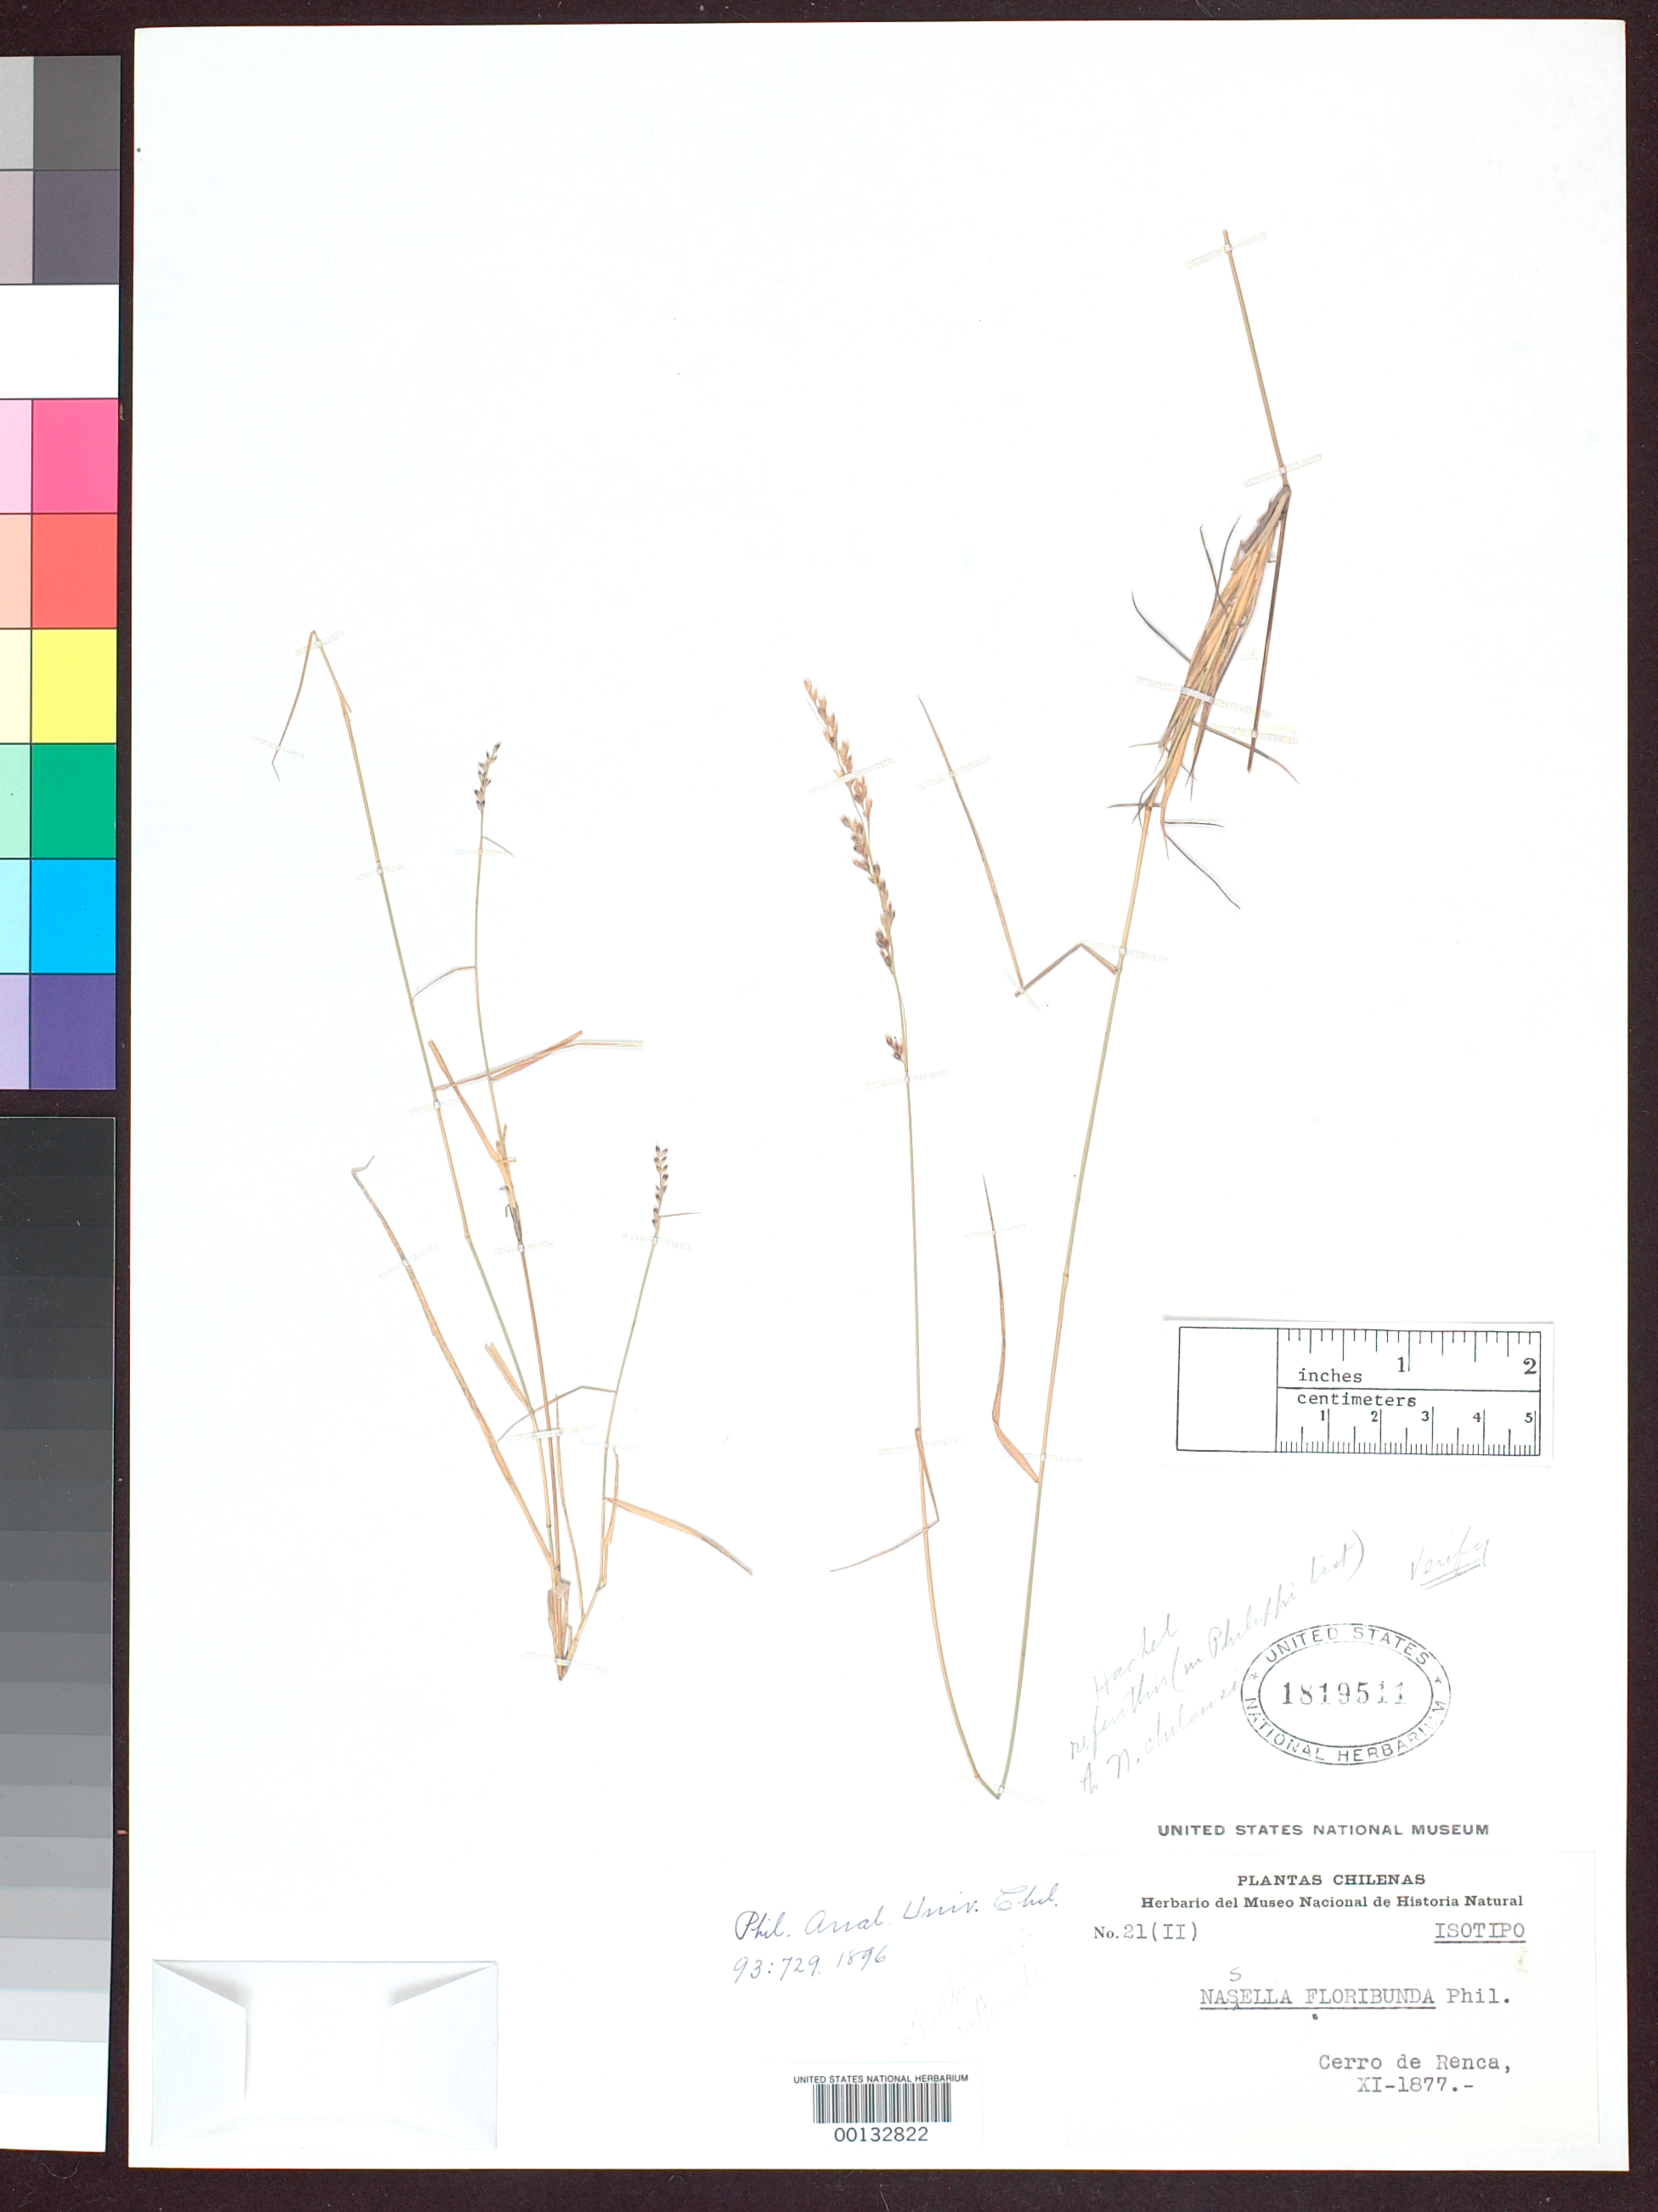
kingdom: Plantae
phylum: Tracheophyta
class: Liliopsida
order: Poales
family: Poaceae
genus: Nassella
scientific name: Nassella floribunda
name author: Phil.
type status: Isotype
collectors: R. A. Philippi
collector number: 21 (II)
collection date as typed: Nov 1877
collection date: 1877-11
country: Chile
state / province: Región Metropolitana (RM)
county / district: Santiago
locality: Cerro de Renca.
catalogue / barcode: US 1819511